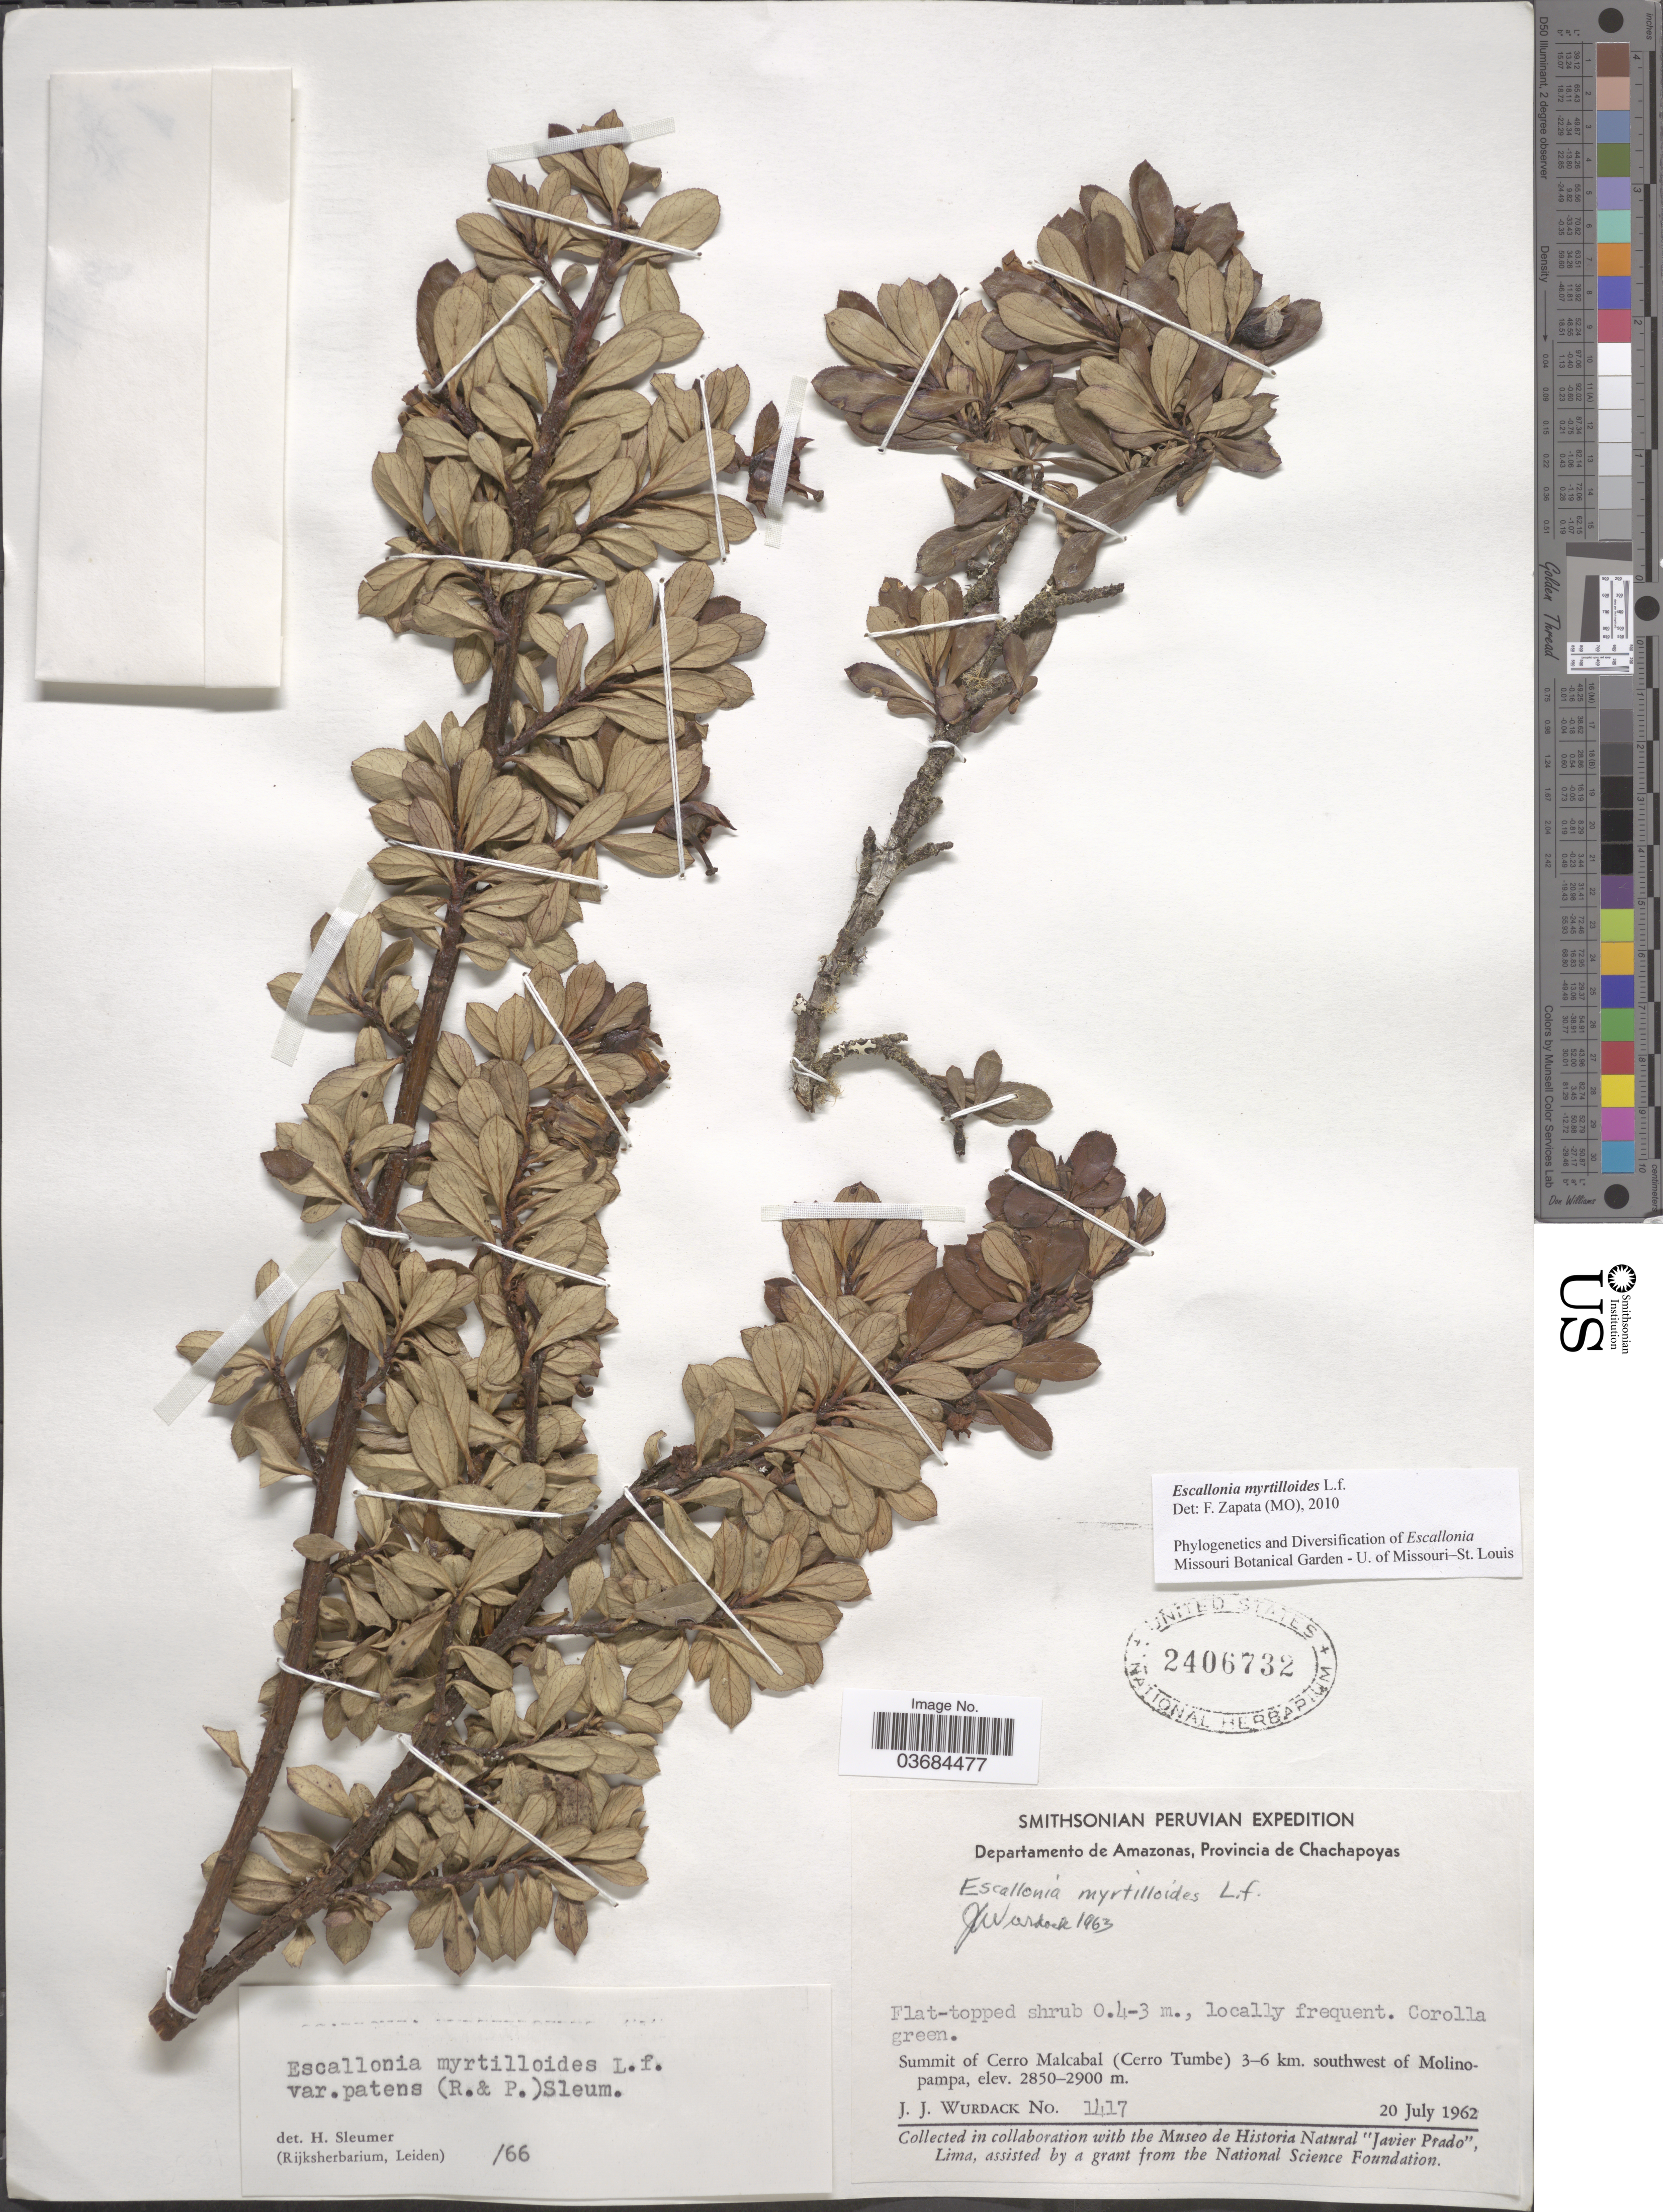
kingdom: Plantae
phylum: Tracheophyta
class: Magnoliopsida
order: Escalloniales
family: Escalloniaceae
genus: Escallonia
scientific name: Escallonia myrtilloides var. myrtilloides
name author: L. f.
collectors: J. J. Wurdack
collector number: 1417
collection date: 1962-07-20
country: Peru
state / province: Amazonas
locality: Smithsonian Peruvian Expedition. Departamento de Amazonas, Provincia de Chachapoyas. Summit of Cerro Malcabal (Cerro Tumbe) 3-6 km. southwest of Molinopampa.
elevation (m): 2850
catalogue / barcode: US 2406732